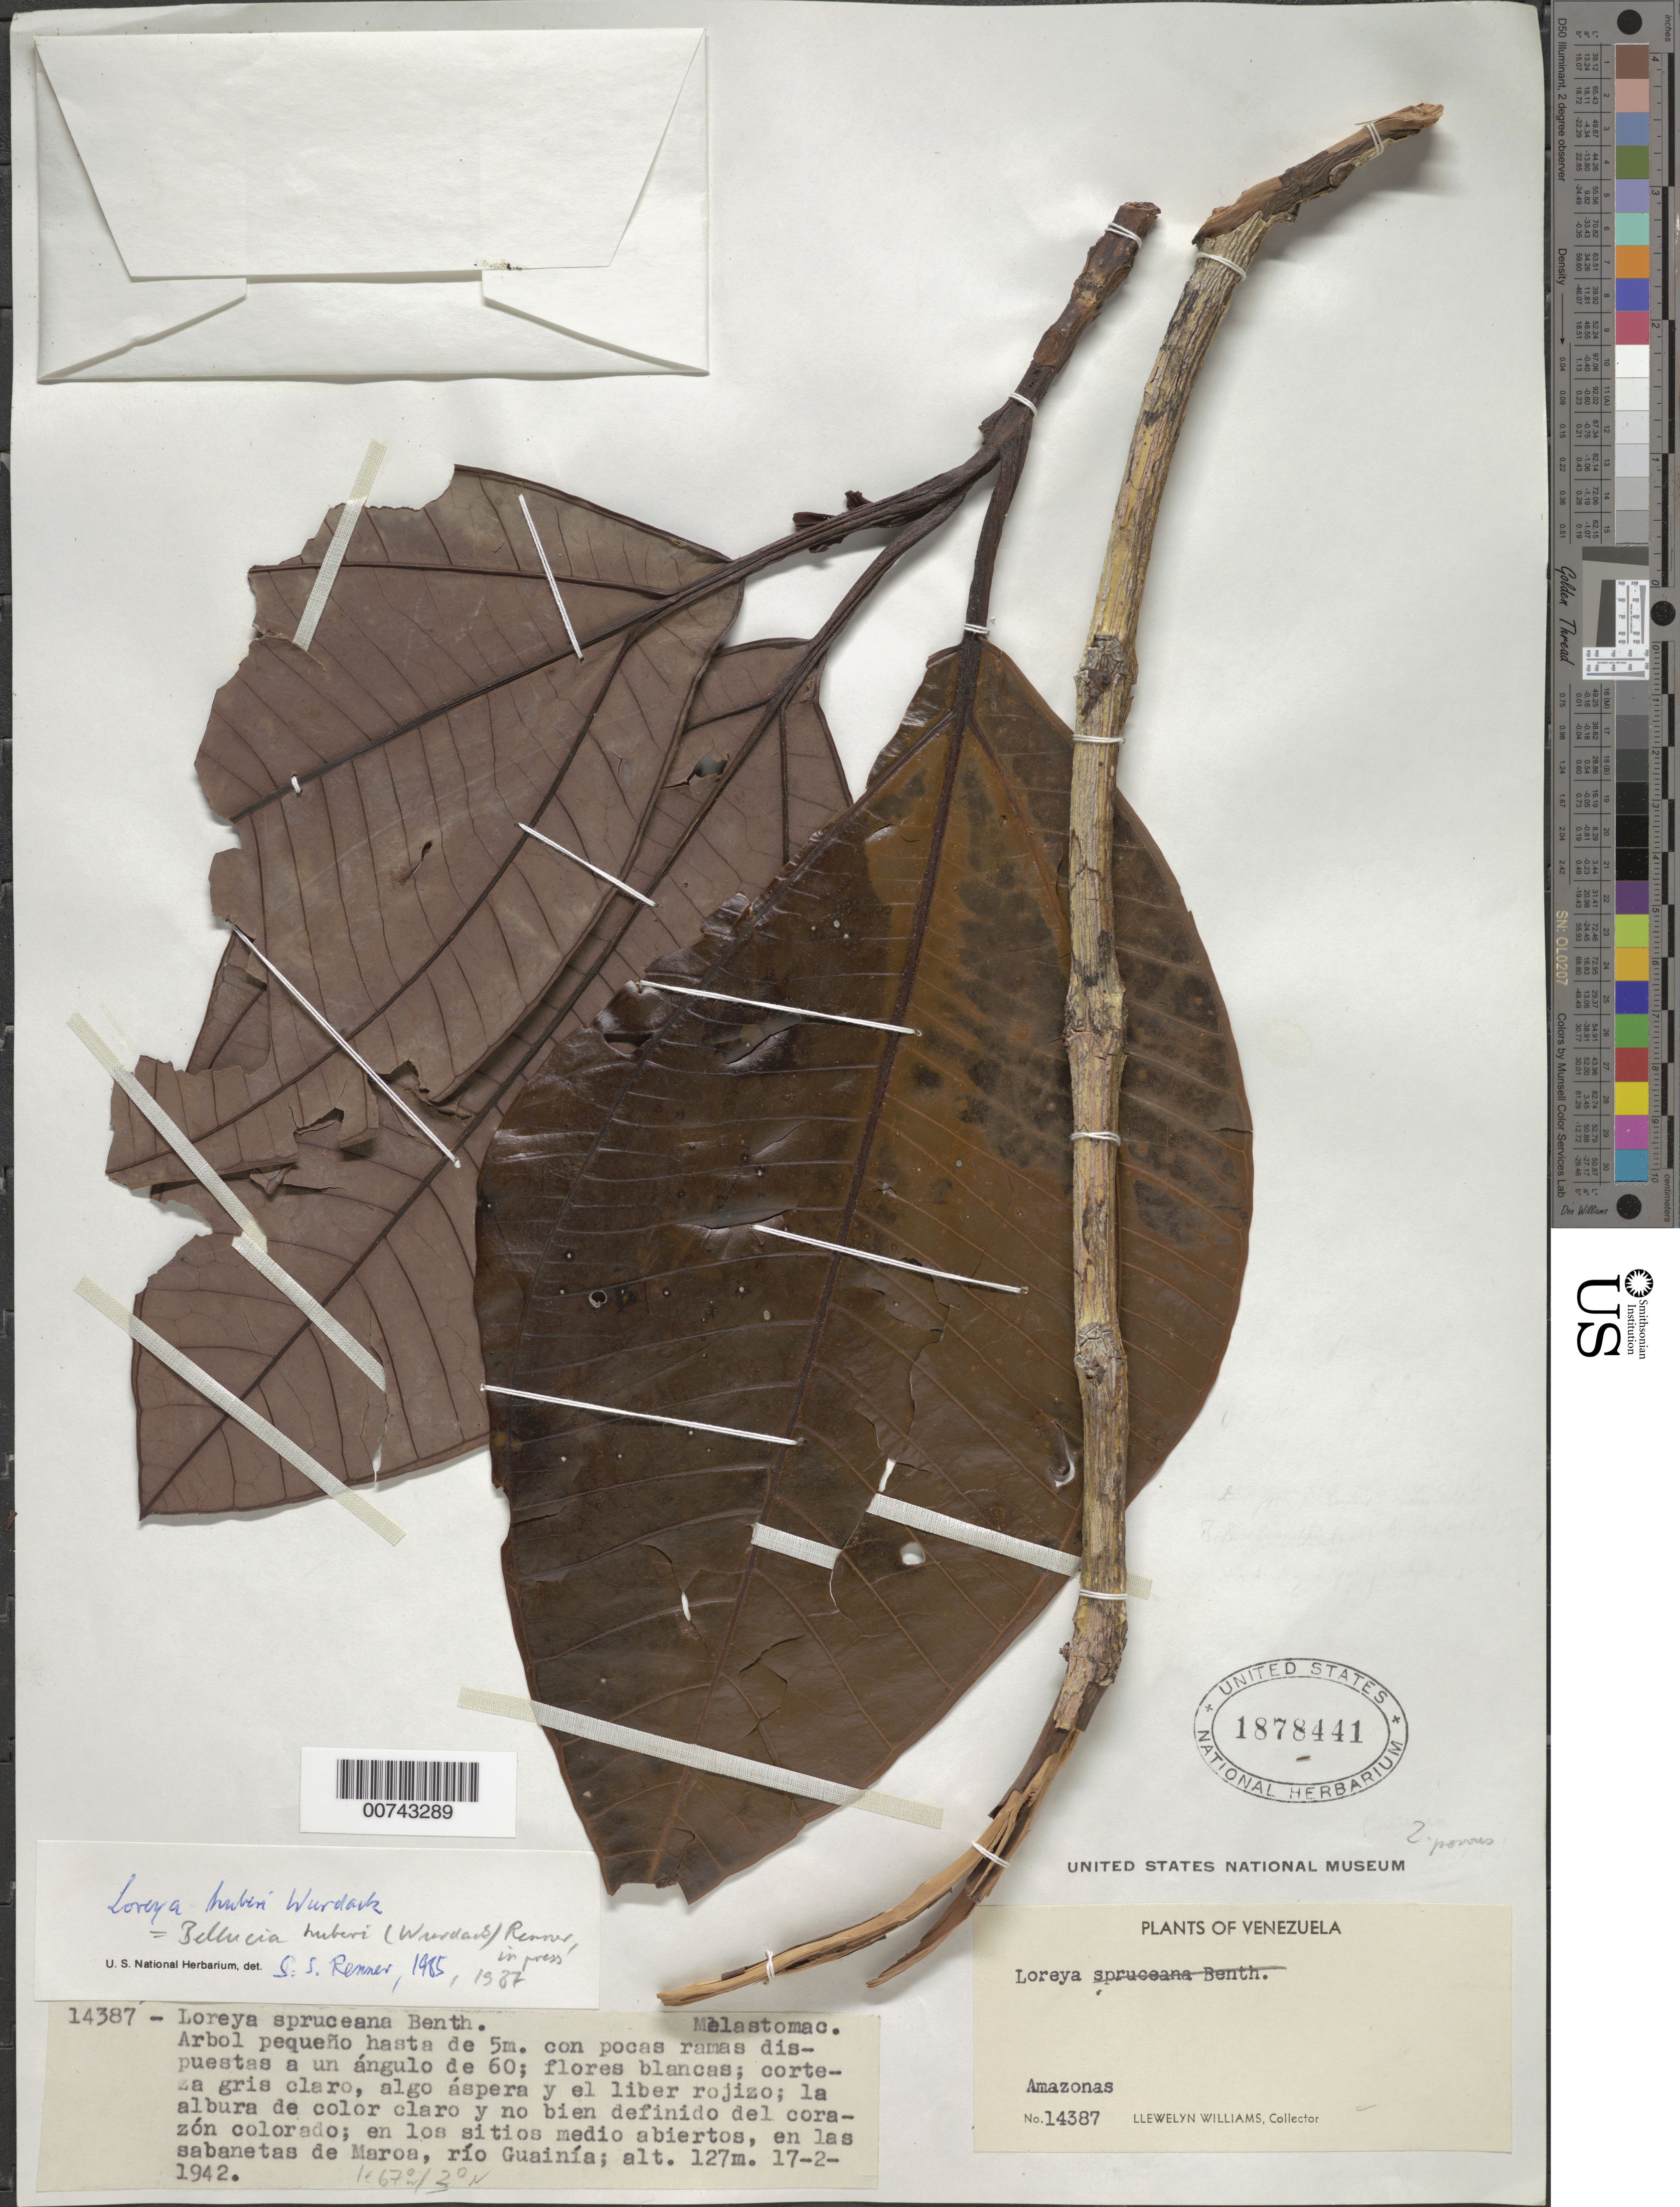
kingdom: Plantae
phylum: Tracheophyta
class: Magnoliopsida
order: Myrtales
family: Melastomataceae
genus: Bellucia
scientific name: Bellucia huberi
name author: (Wurdack) S.S. Renner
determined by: Renner, S. S.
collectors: Ll. Williams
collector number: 14387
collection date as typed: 17-Feb-42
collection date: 1942-02-17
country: Venezuela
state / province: Amazonas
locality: Maroa, Río Guainía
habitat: Sabanetas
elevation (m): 127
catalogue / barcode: US 1878441